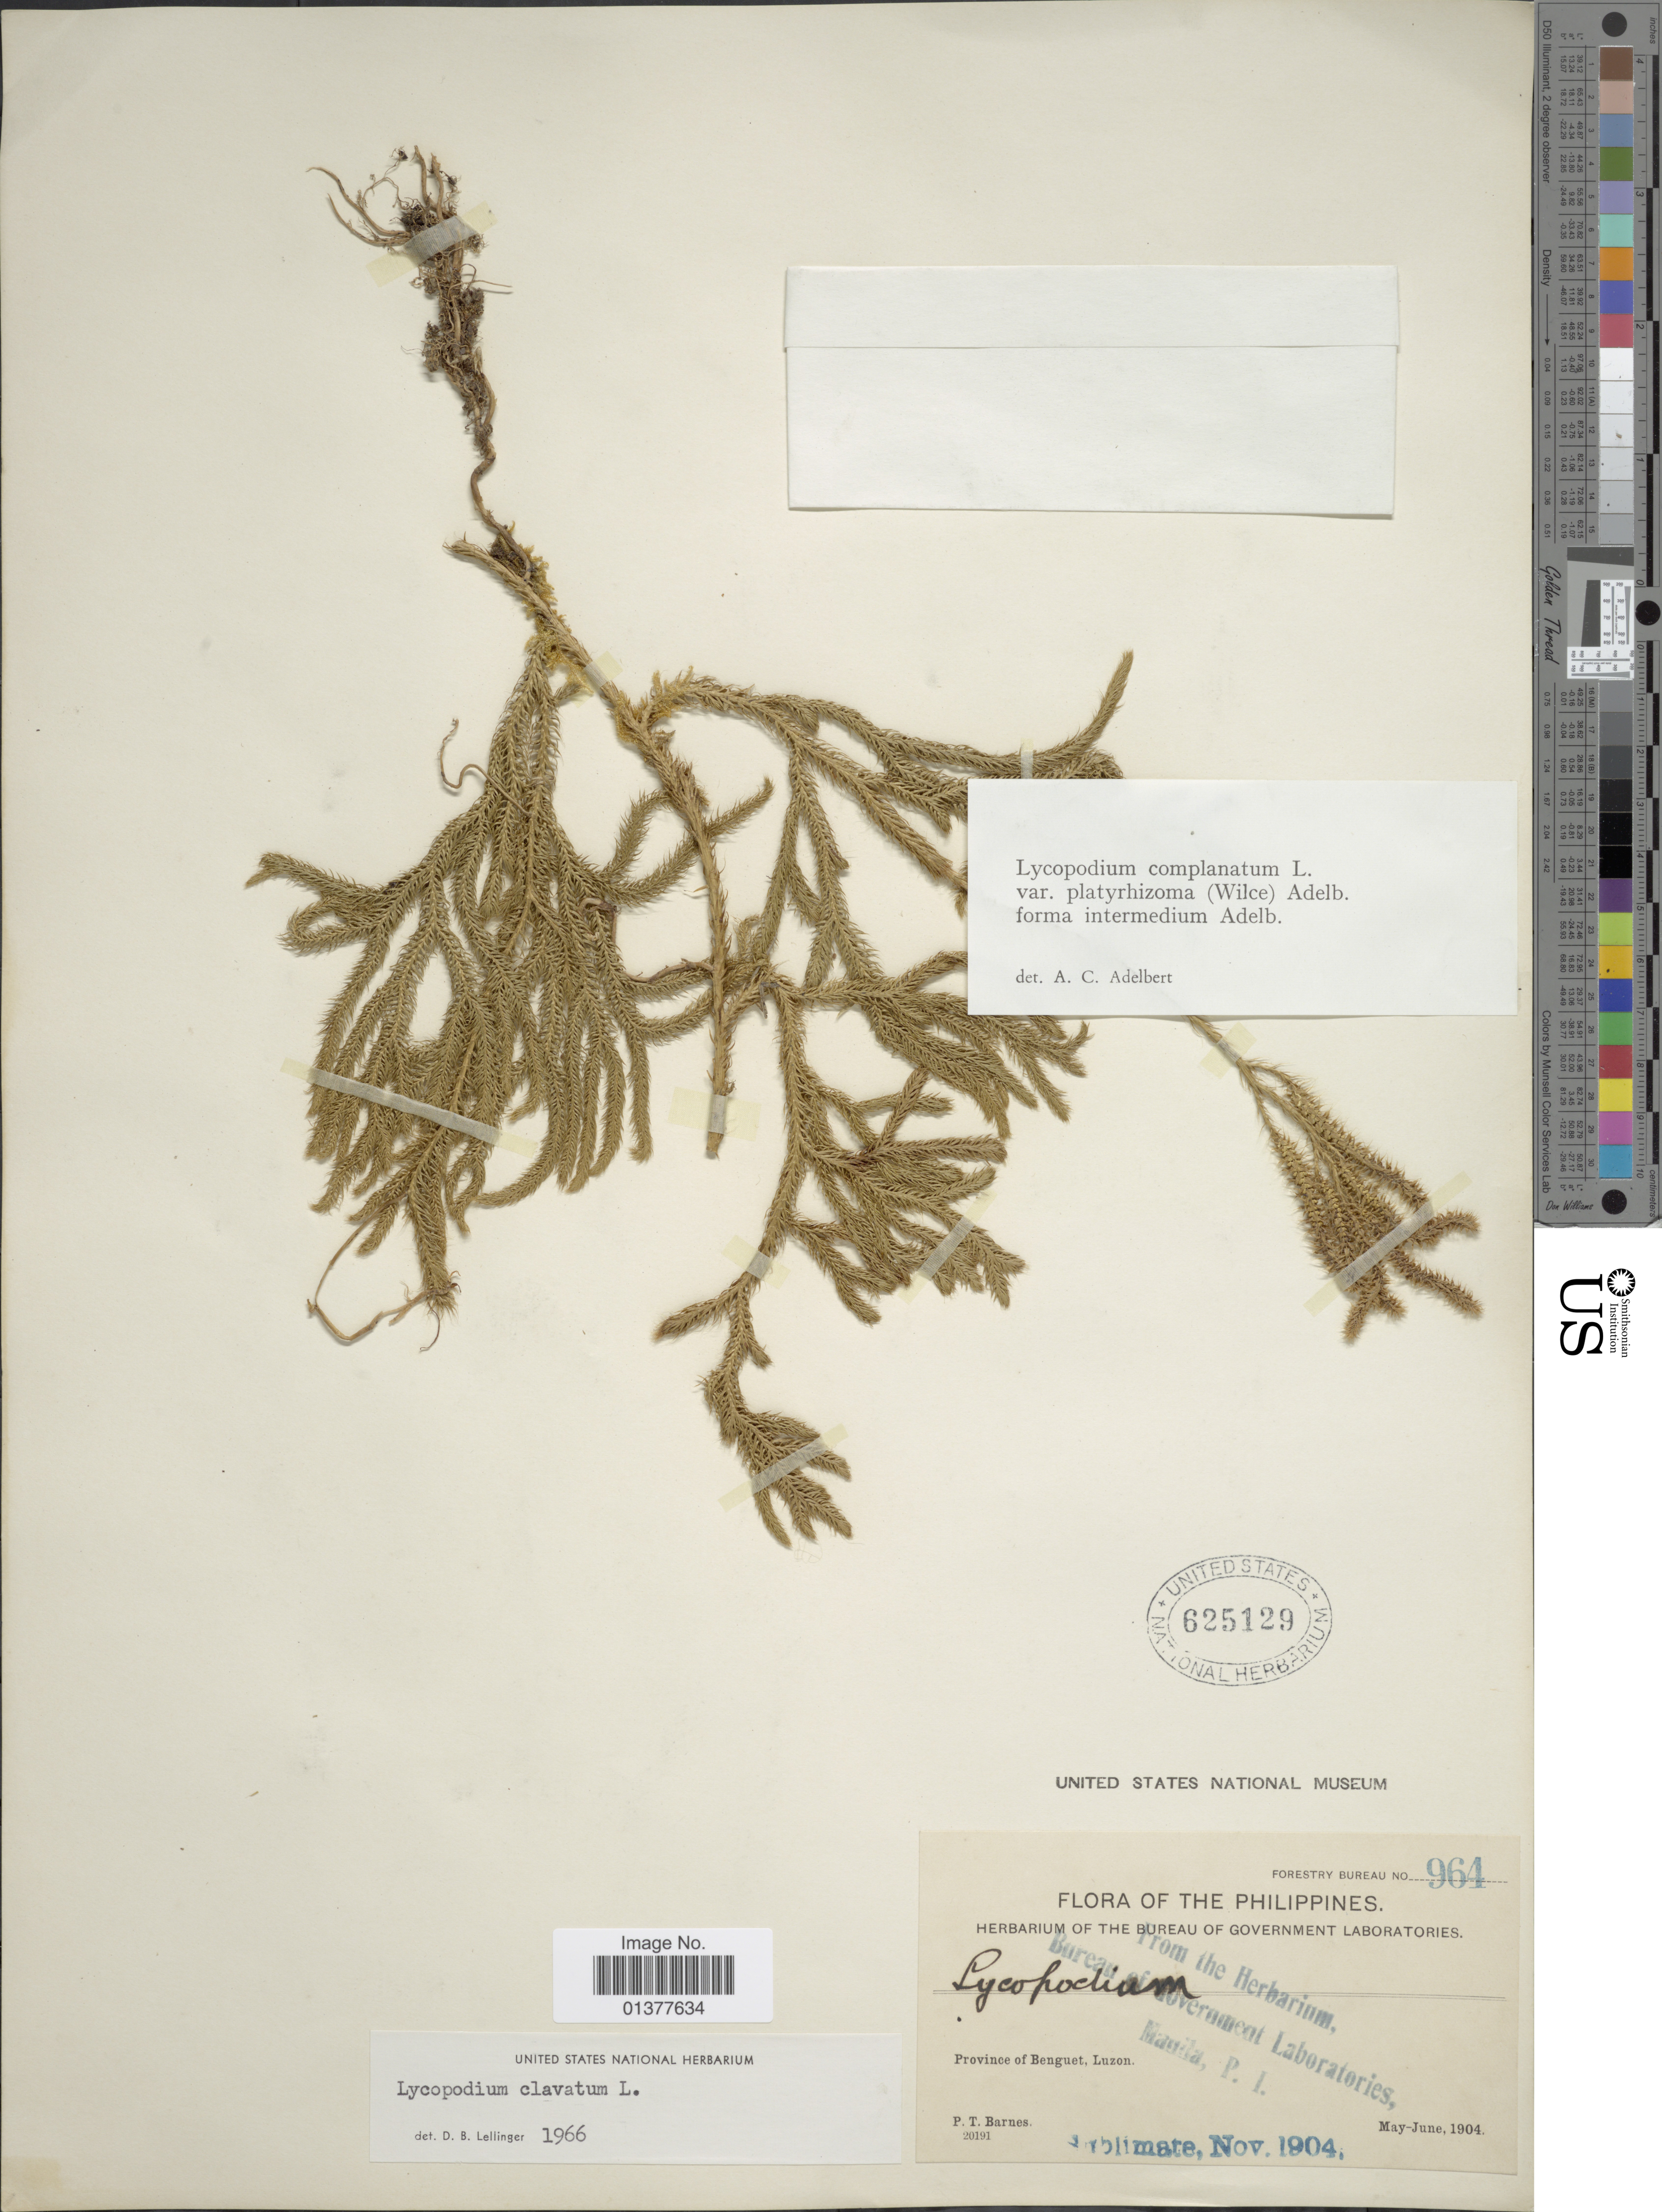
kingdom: Plantae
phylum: Tracheophyta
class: Lycopodiopsida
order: Lycopodiales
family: Lycopodiaceae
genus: Lycopodium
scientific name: Lycopodium clavatum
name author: L.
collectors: P. Barnes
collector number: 964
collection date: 1904-05/1904-06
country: Philippines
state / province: Central Luzon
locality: Province of Benguet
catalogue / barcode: US 625129